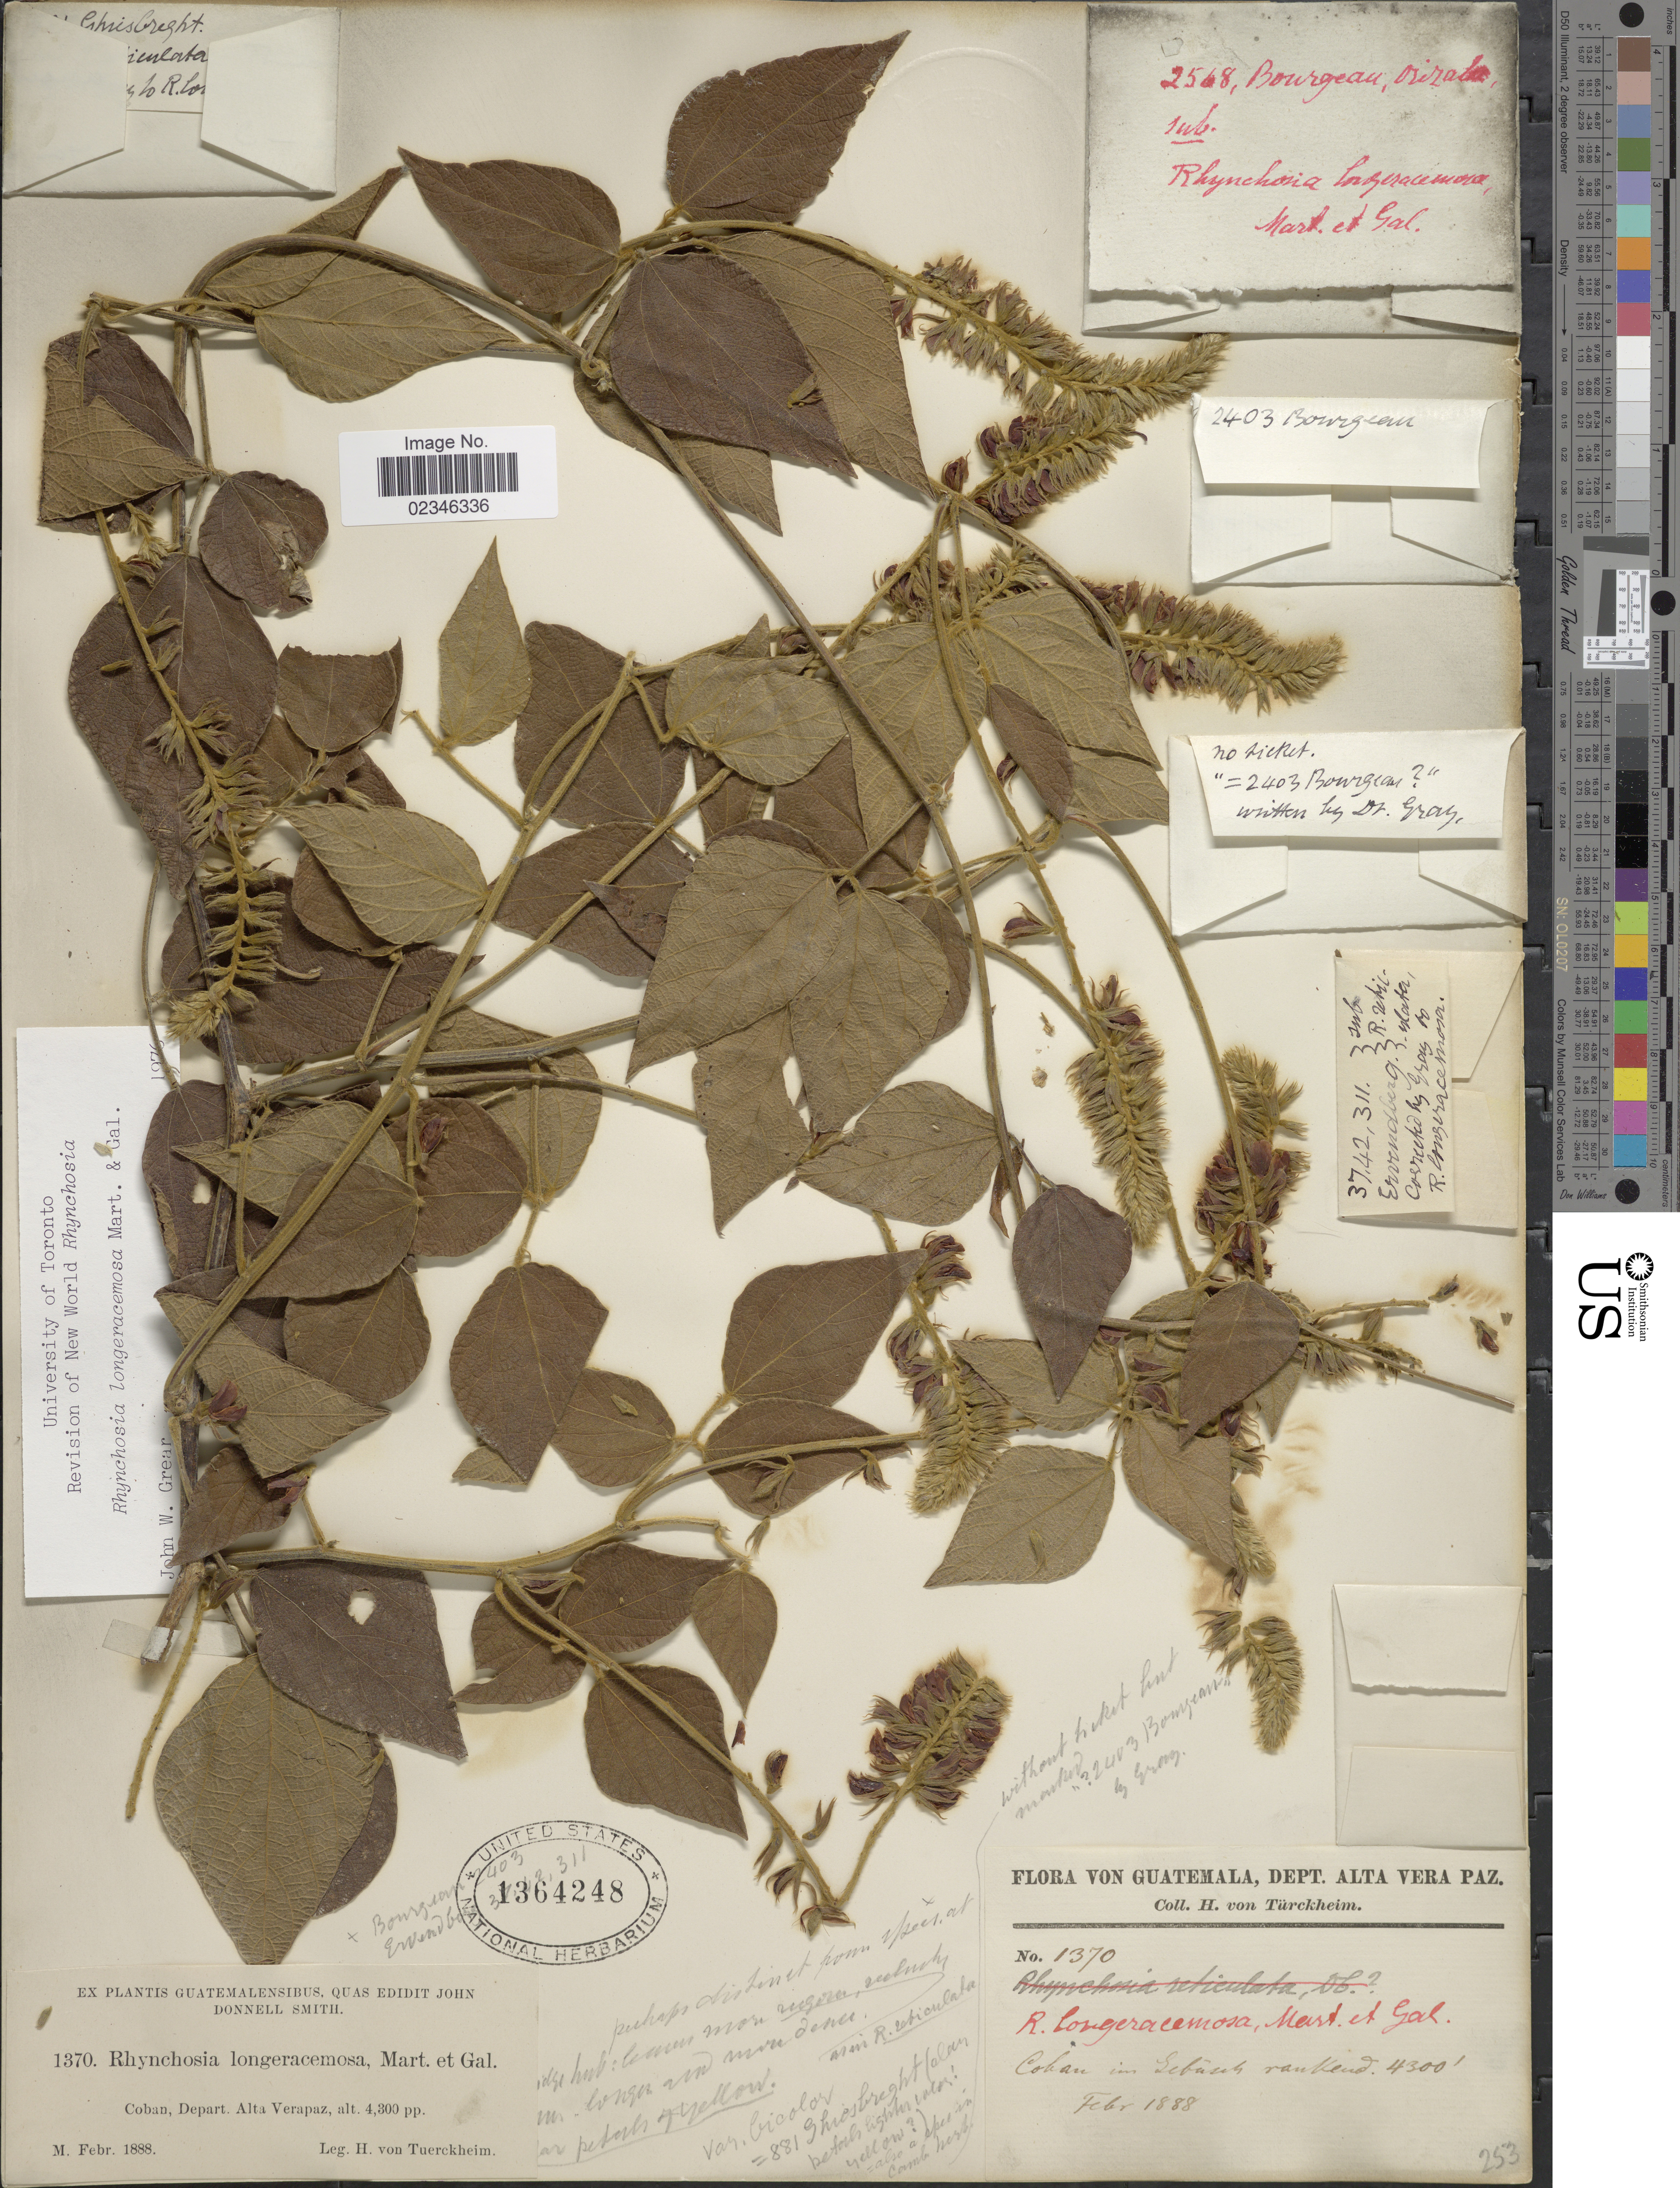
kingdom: Plantae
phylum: Tracheophyta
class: Magnoliopsida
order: Fabales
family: Fabaceae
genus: Rhynchosia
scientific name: Rhynchosia longeracemosa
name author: M. Martens & Galeotti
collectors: H. von Türckheim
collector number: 1370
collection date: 1888-02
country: Guatemala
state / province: Alta Verapaz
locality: Coban, Depart. Alta Verapaz.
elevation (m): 1311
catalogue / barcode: US 1364248